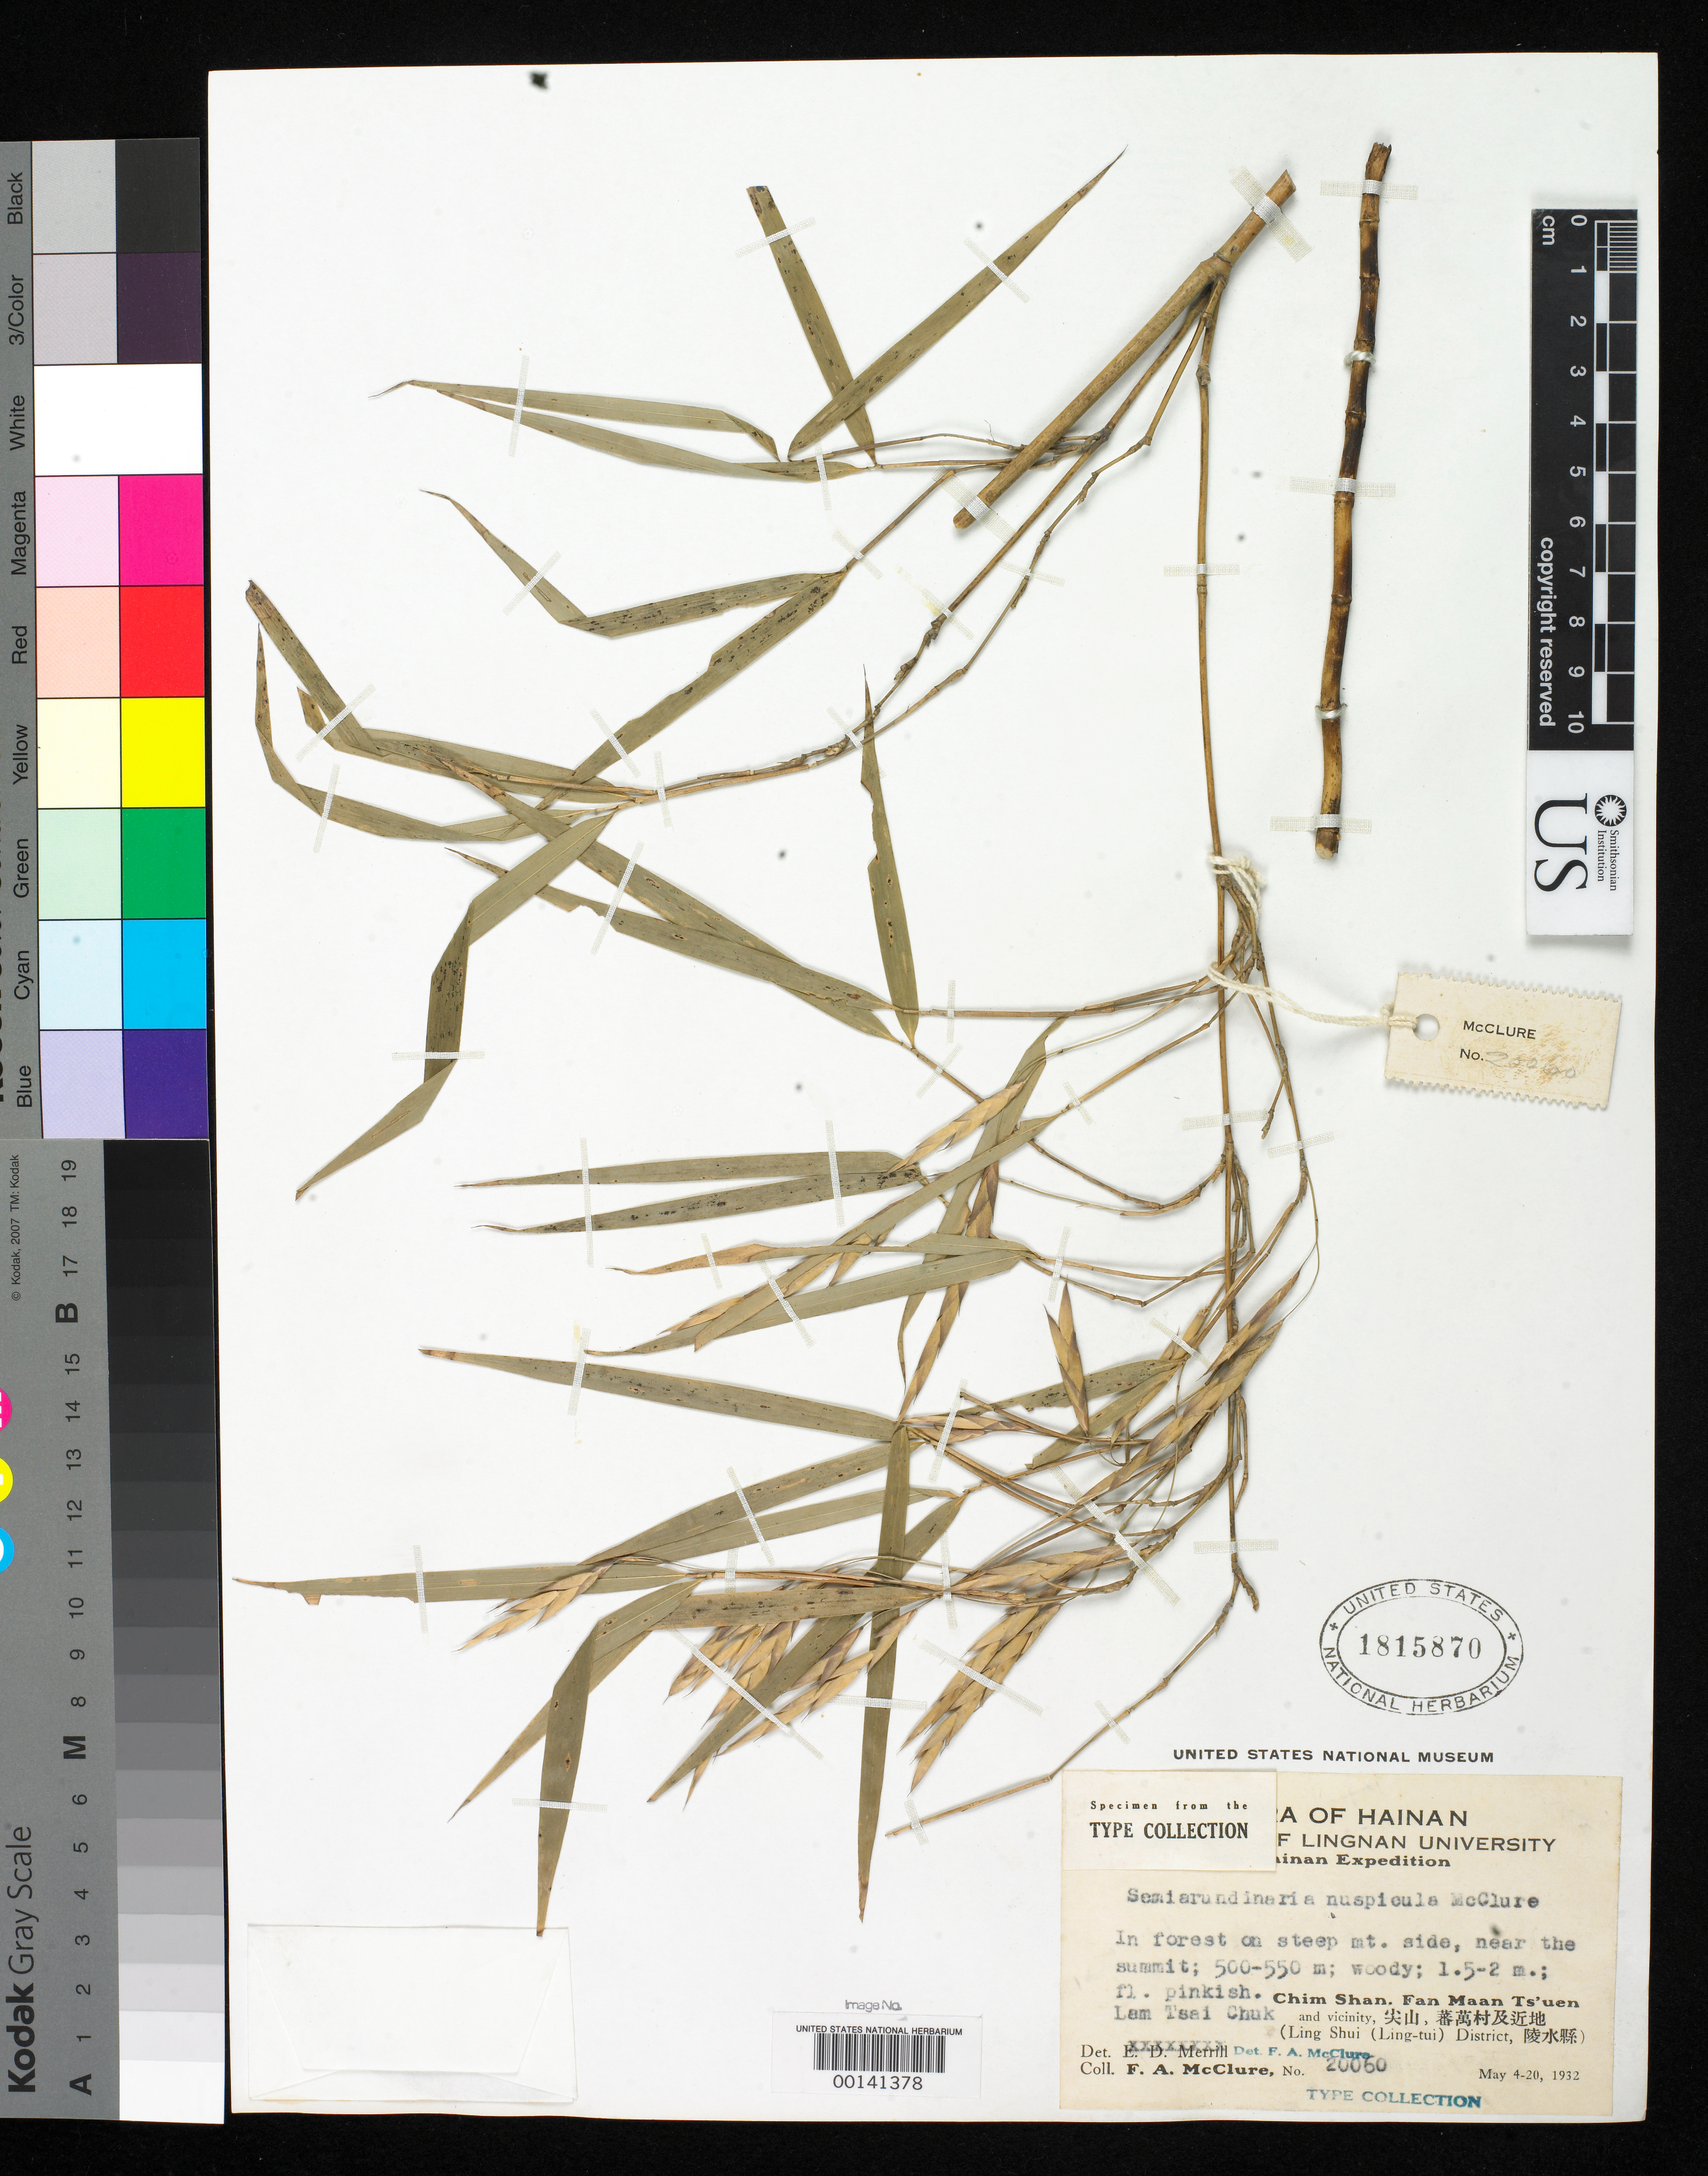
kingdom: Plantae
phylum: Tracheophyta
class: Liliopsida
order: Poales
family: Poaceae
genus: Semiarundinaria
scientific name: Semiarundinaria nuspicula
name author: McClure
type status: Type Collection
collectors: F. A. McClure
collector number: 20060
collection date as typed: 04 May 1932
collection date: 1932-05-04/1932-05-20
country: China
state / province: Hainan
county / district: Ling Shui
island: Hainan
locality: Chim Shan.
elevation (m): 500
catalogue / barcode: US 1815870